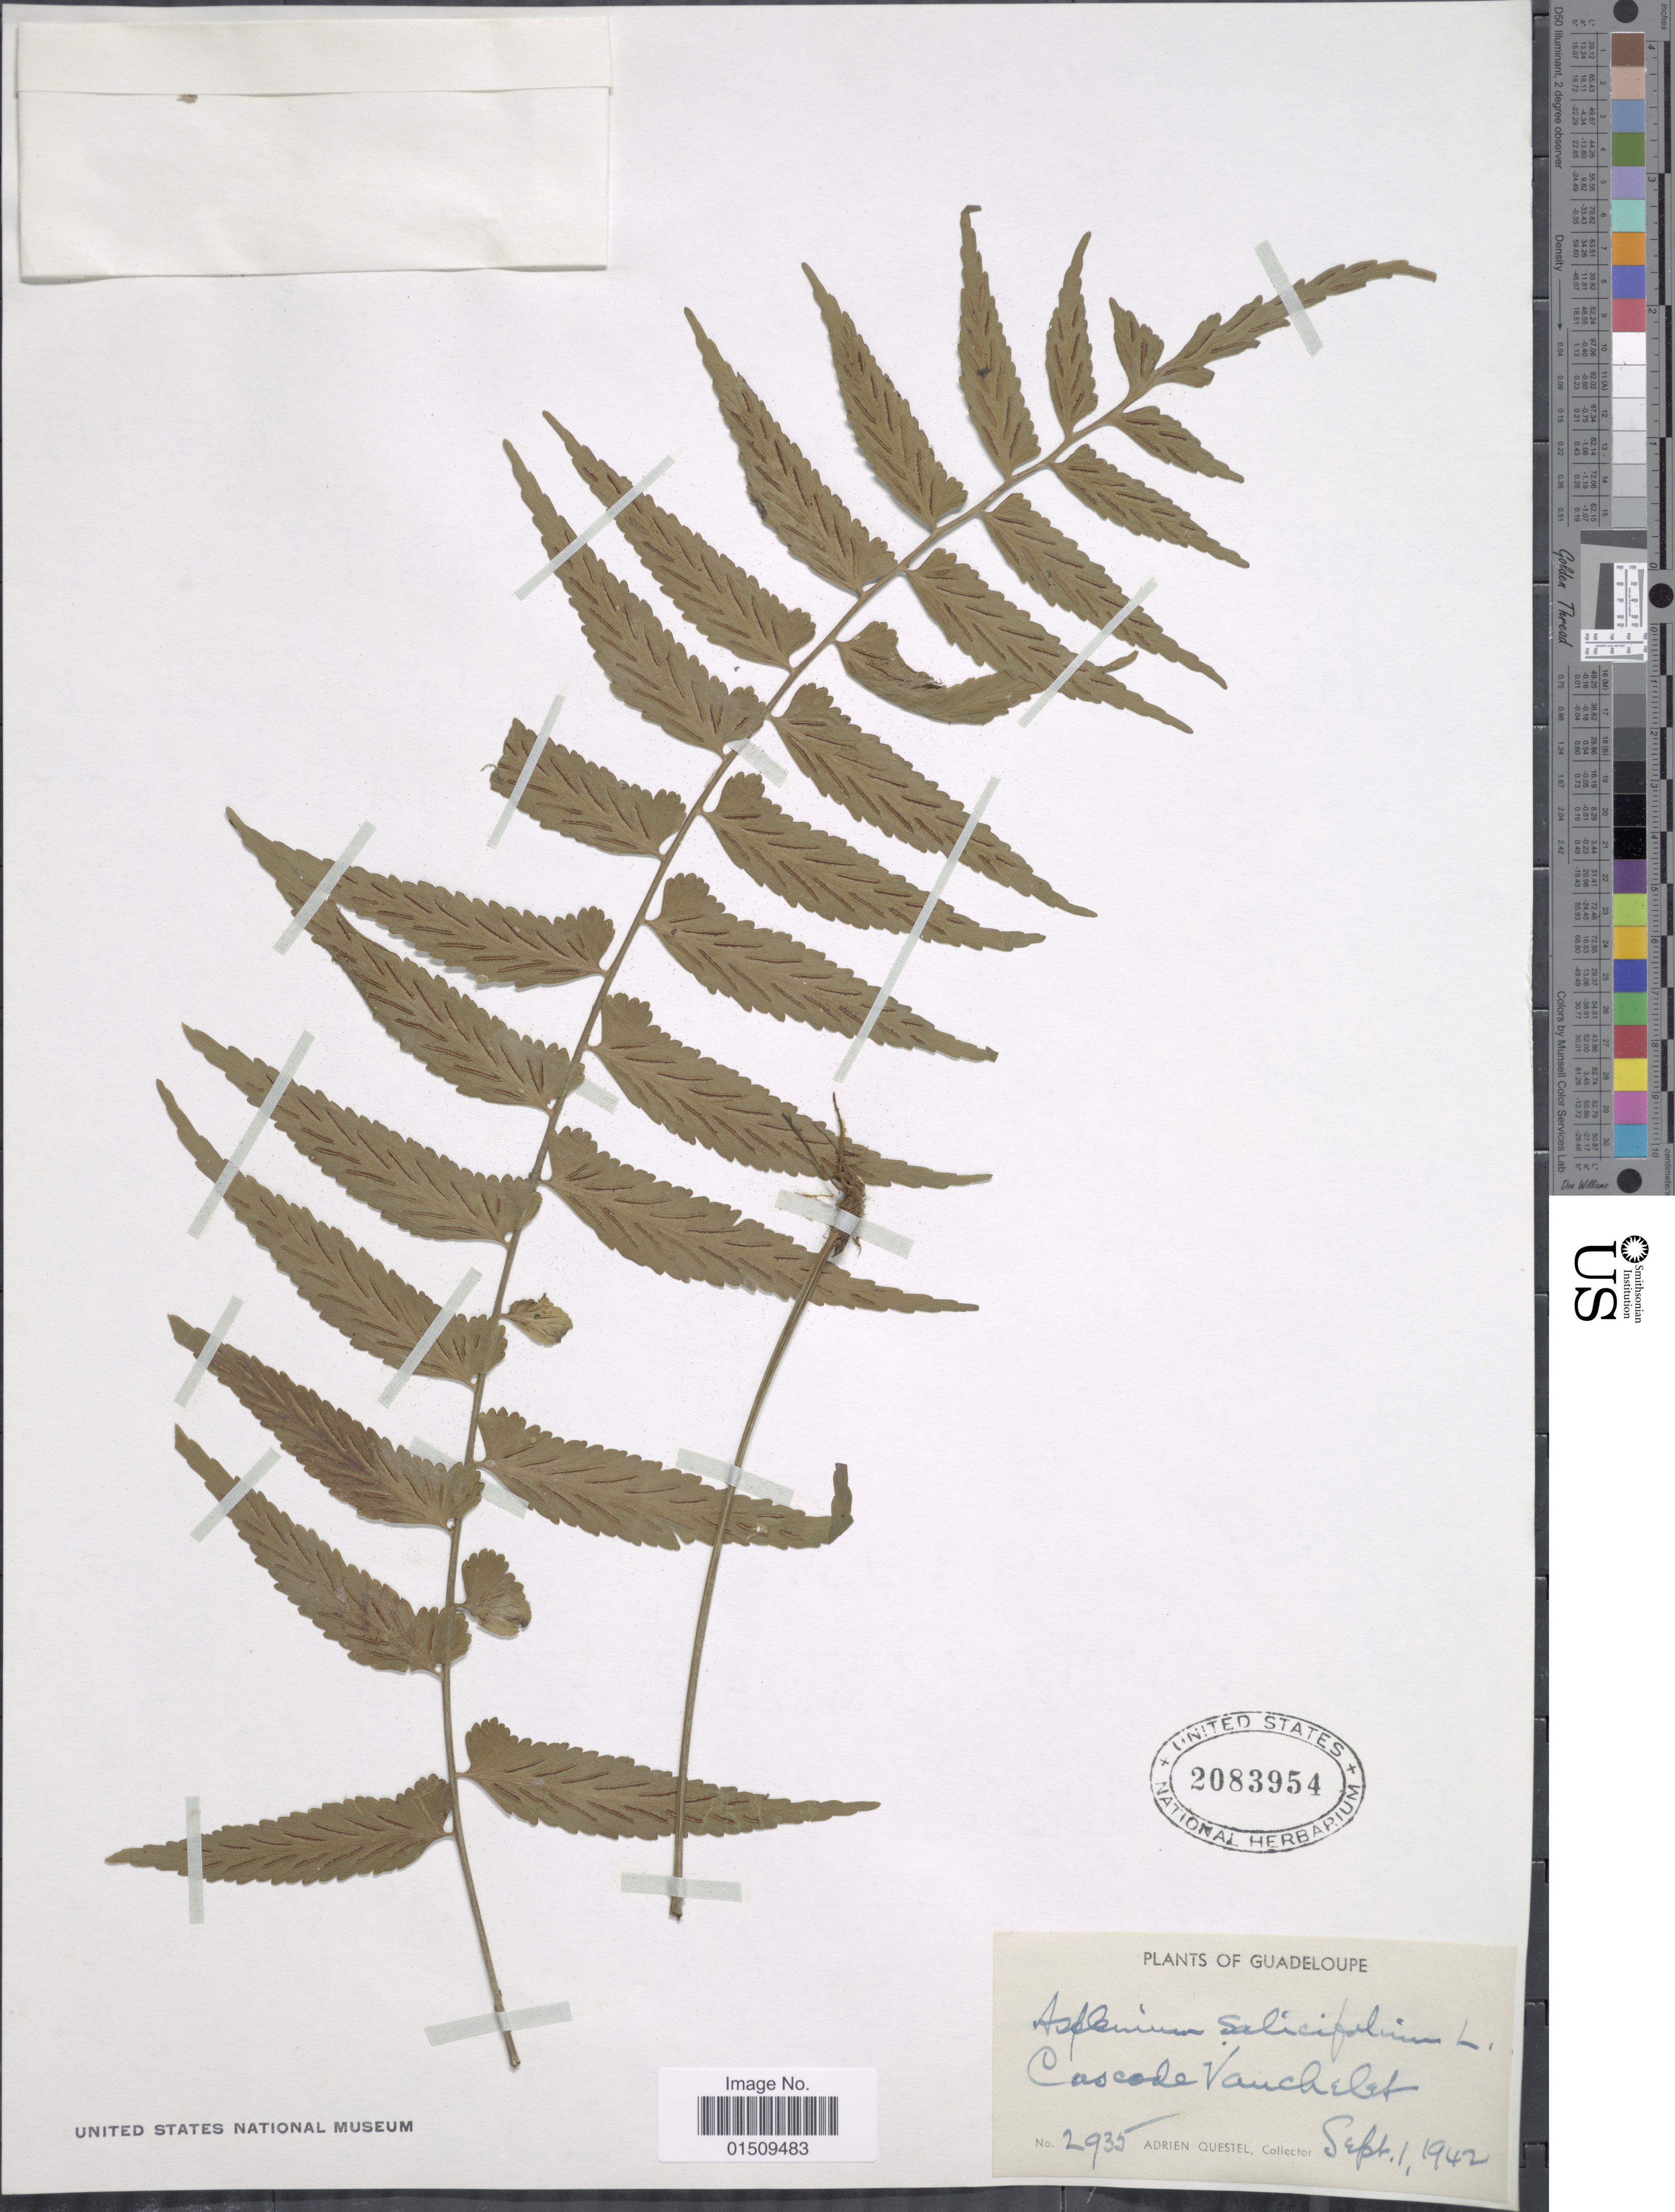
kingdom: Plantae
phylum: Tracheophyta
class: Polypodiopsida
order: Polypodiales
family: Aspleniaceae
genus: Asplenium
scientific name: Asplenium salicifolium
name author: L.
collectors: A. Questel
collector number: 2935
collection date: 1942-09-01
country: Guadeloupe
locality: Guadeloupe, Cascade Vauchelat.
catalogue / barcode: US 2083954